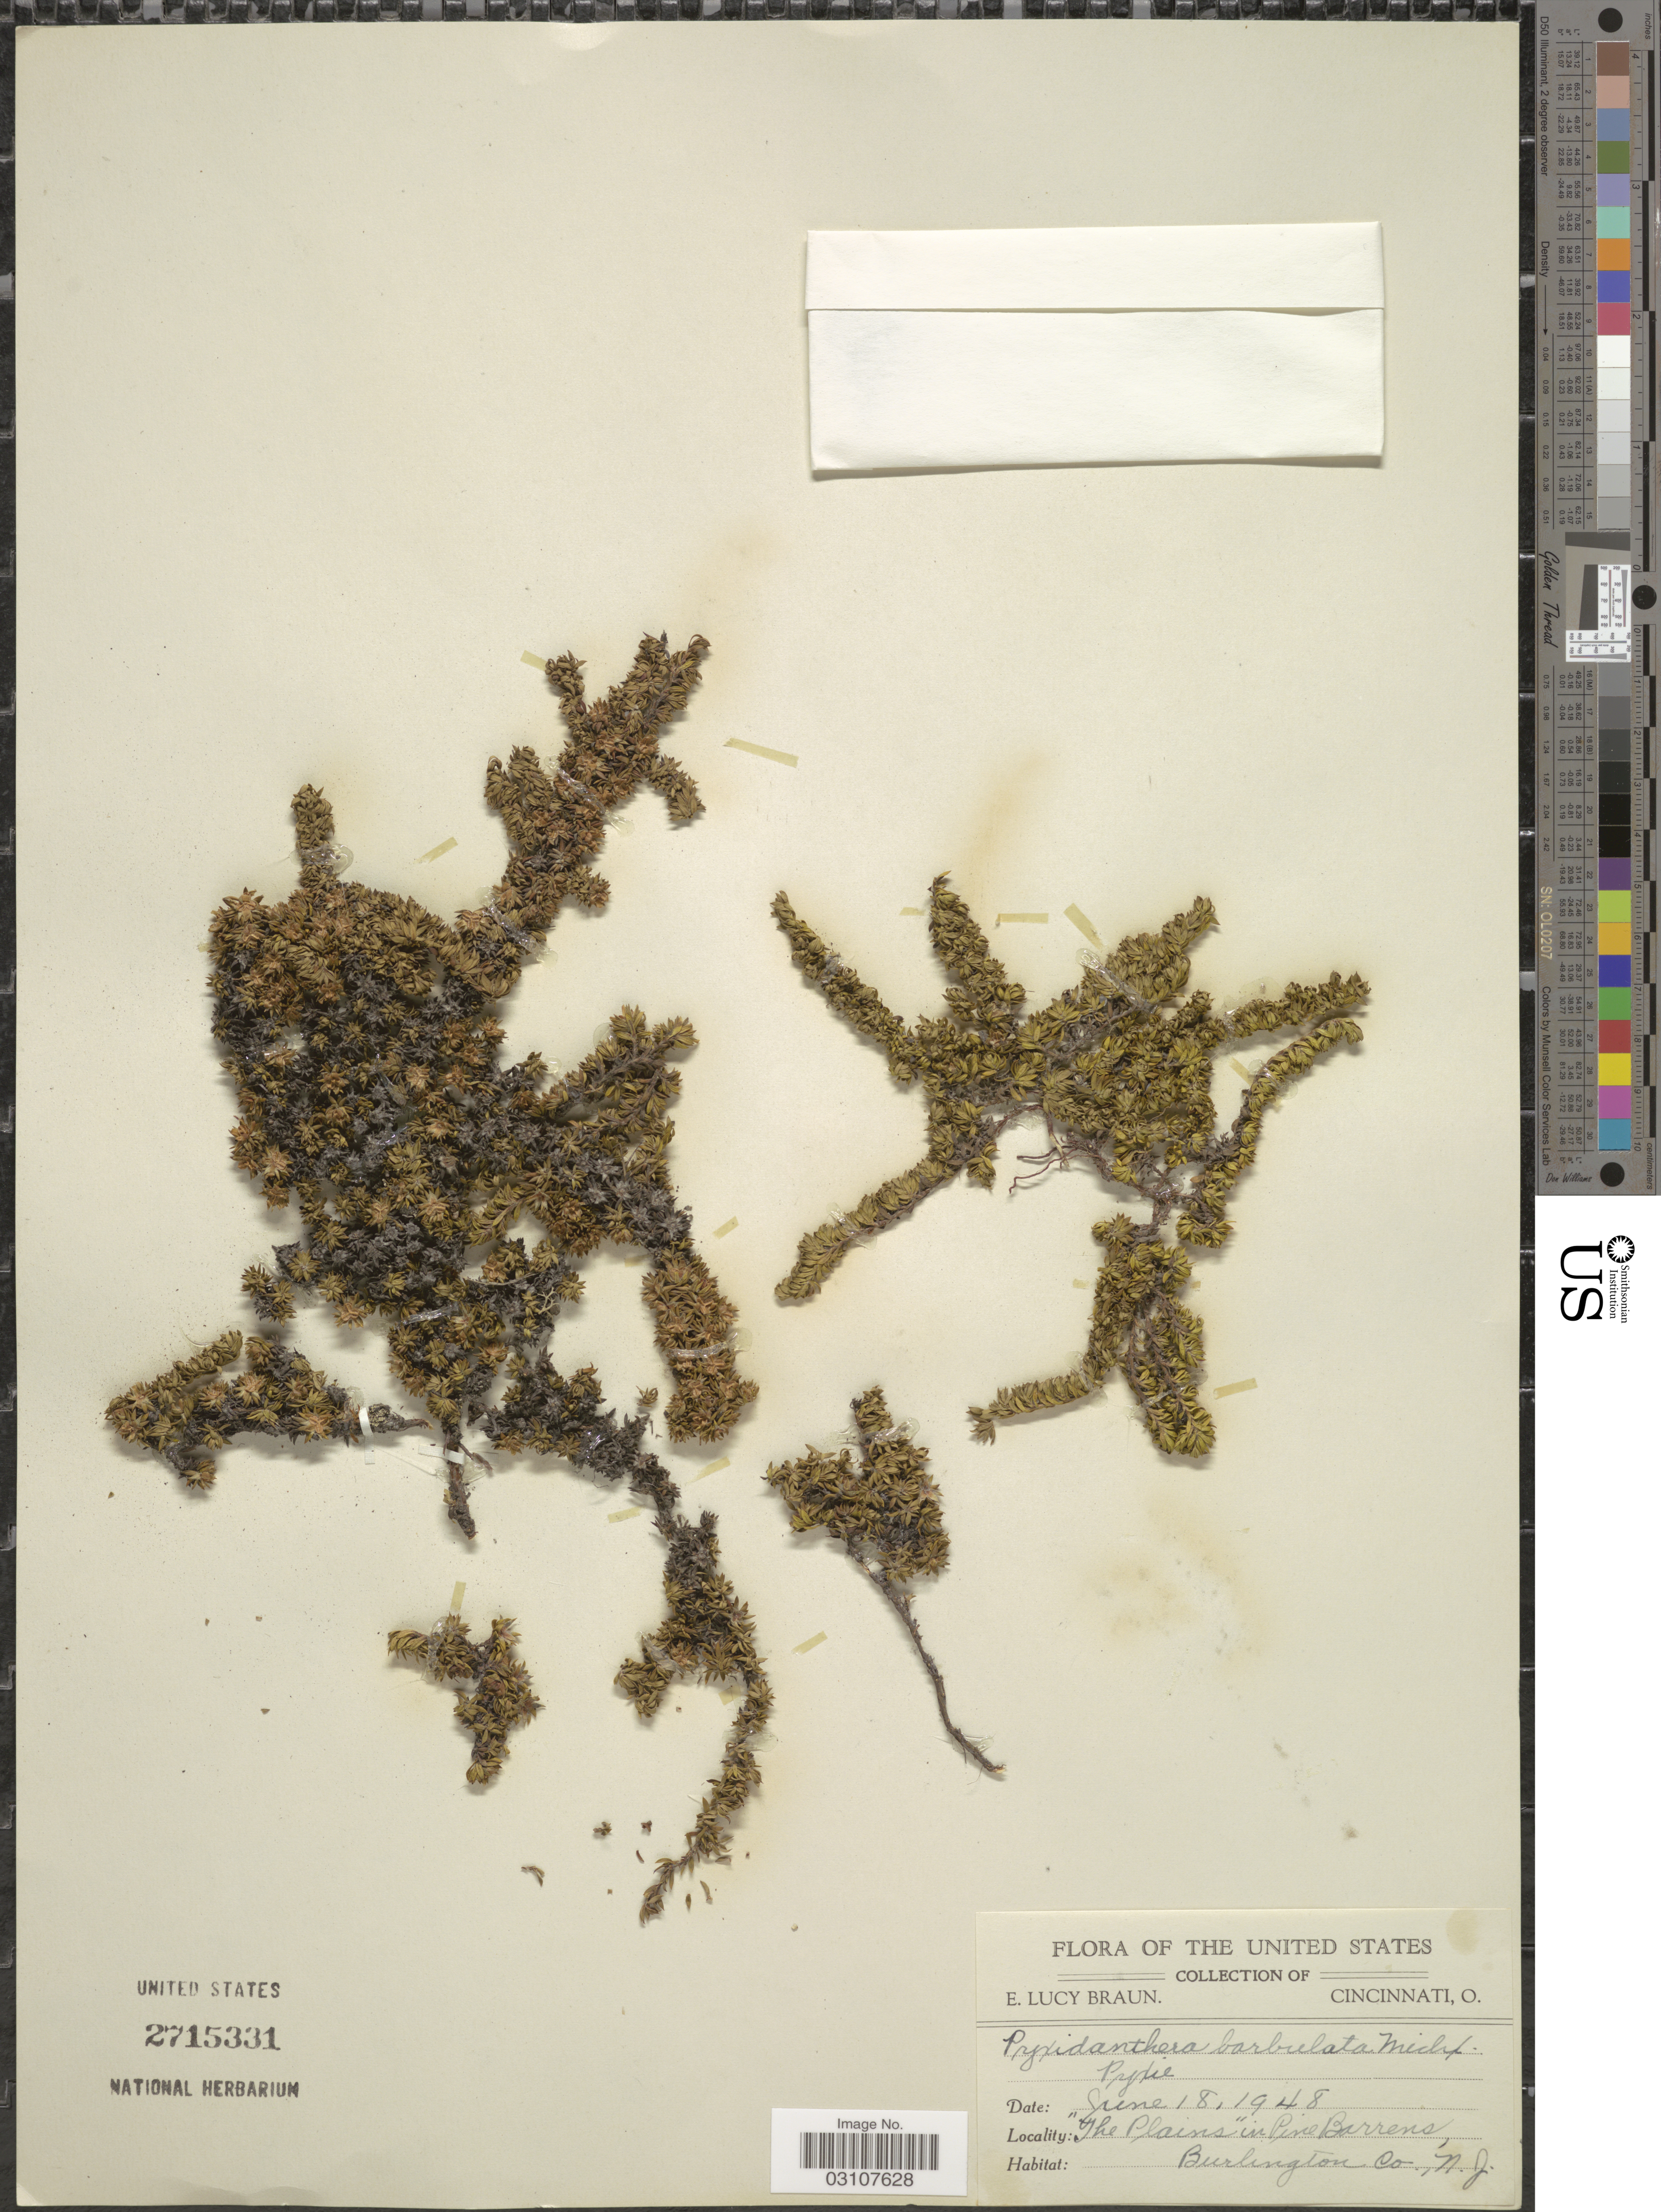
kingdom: Plantae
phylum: Tracheophyta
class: Magnoliopsida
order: Ericales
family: Diapensiaceae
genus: Pyxidanthera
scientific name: Pyxidanthera barbulata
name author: Michx.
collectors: E. L. Braun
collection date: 1948-06-18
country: United States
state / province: New Jersey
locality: The Plains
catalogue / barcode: US 2715331